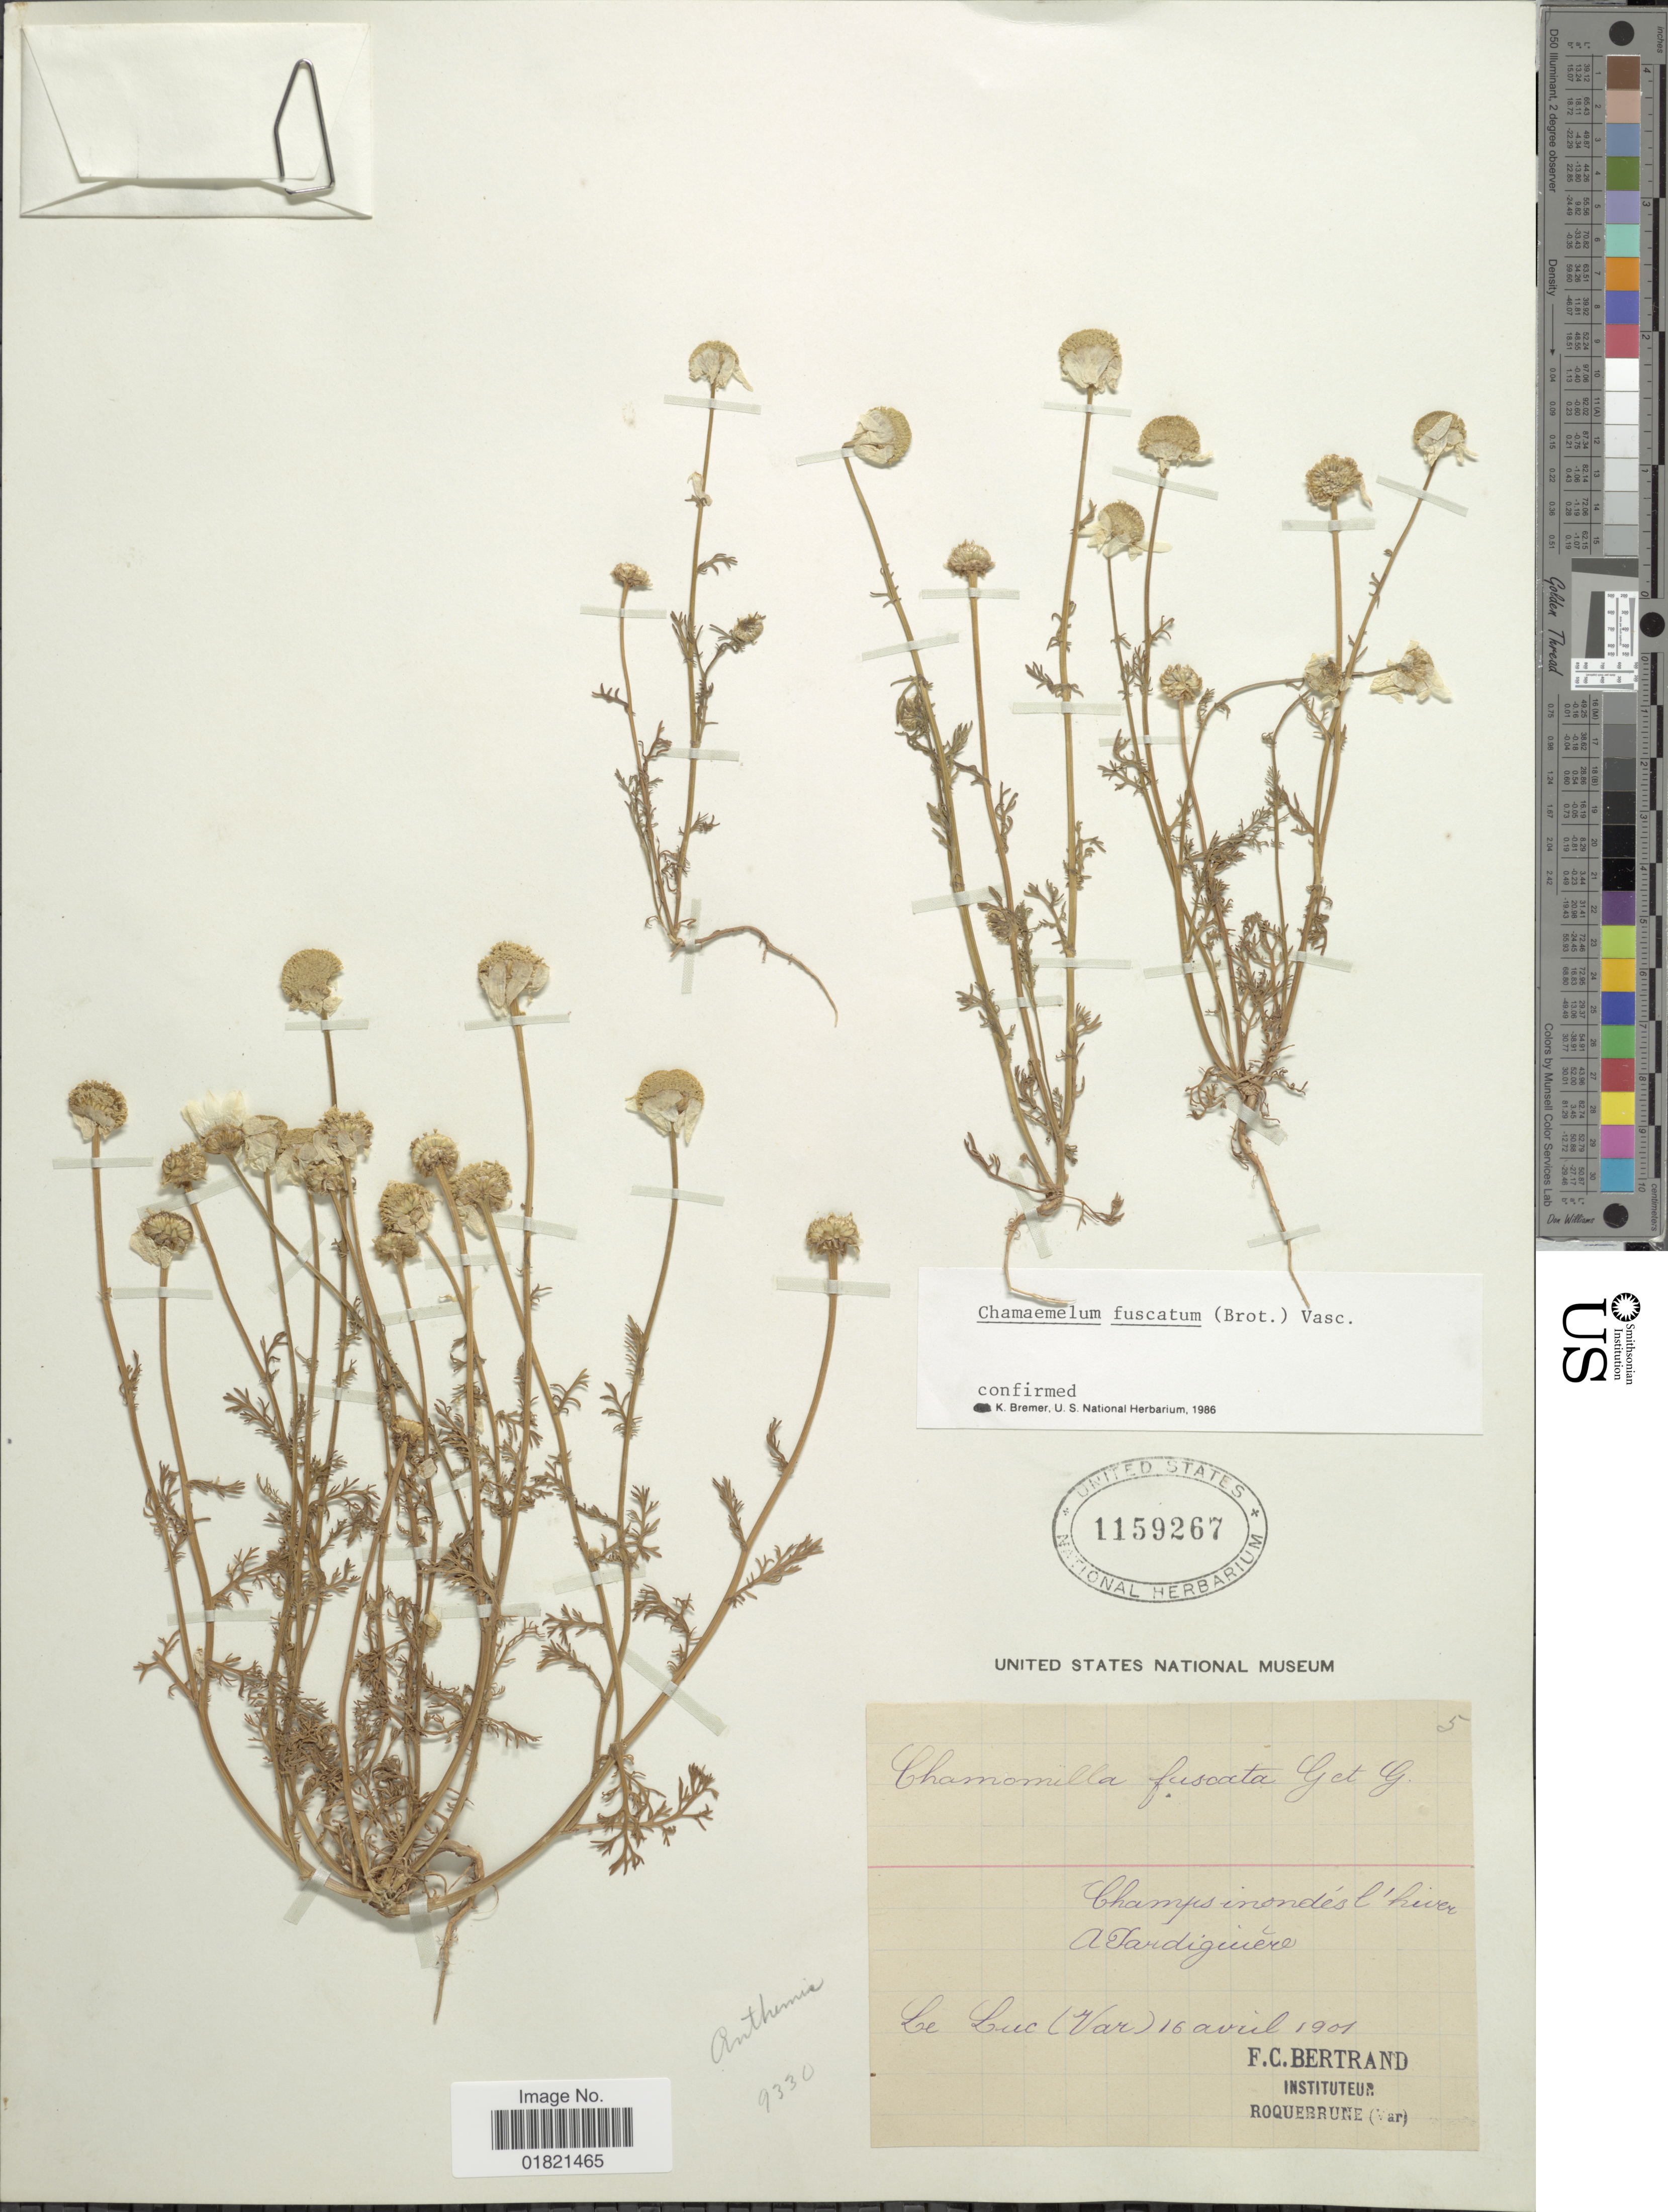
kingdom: Plantae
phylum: Tracheophyta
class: Magnoliopsida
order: Asterales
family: Asteraceae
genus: Chamaemelum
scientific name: Chamaemelum mixtum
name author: L.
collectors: C. Bertrand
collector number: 5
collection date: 1901-04-16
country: France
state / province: Provence-Alpes-Côte d'Azur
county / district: Var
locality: Champs inondes l' hiver a Pardiguiere, Le Luc (Var)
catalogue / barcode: US 1159267